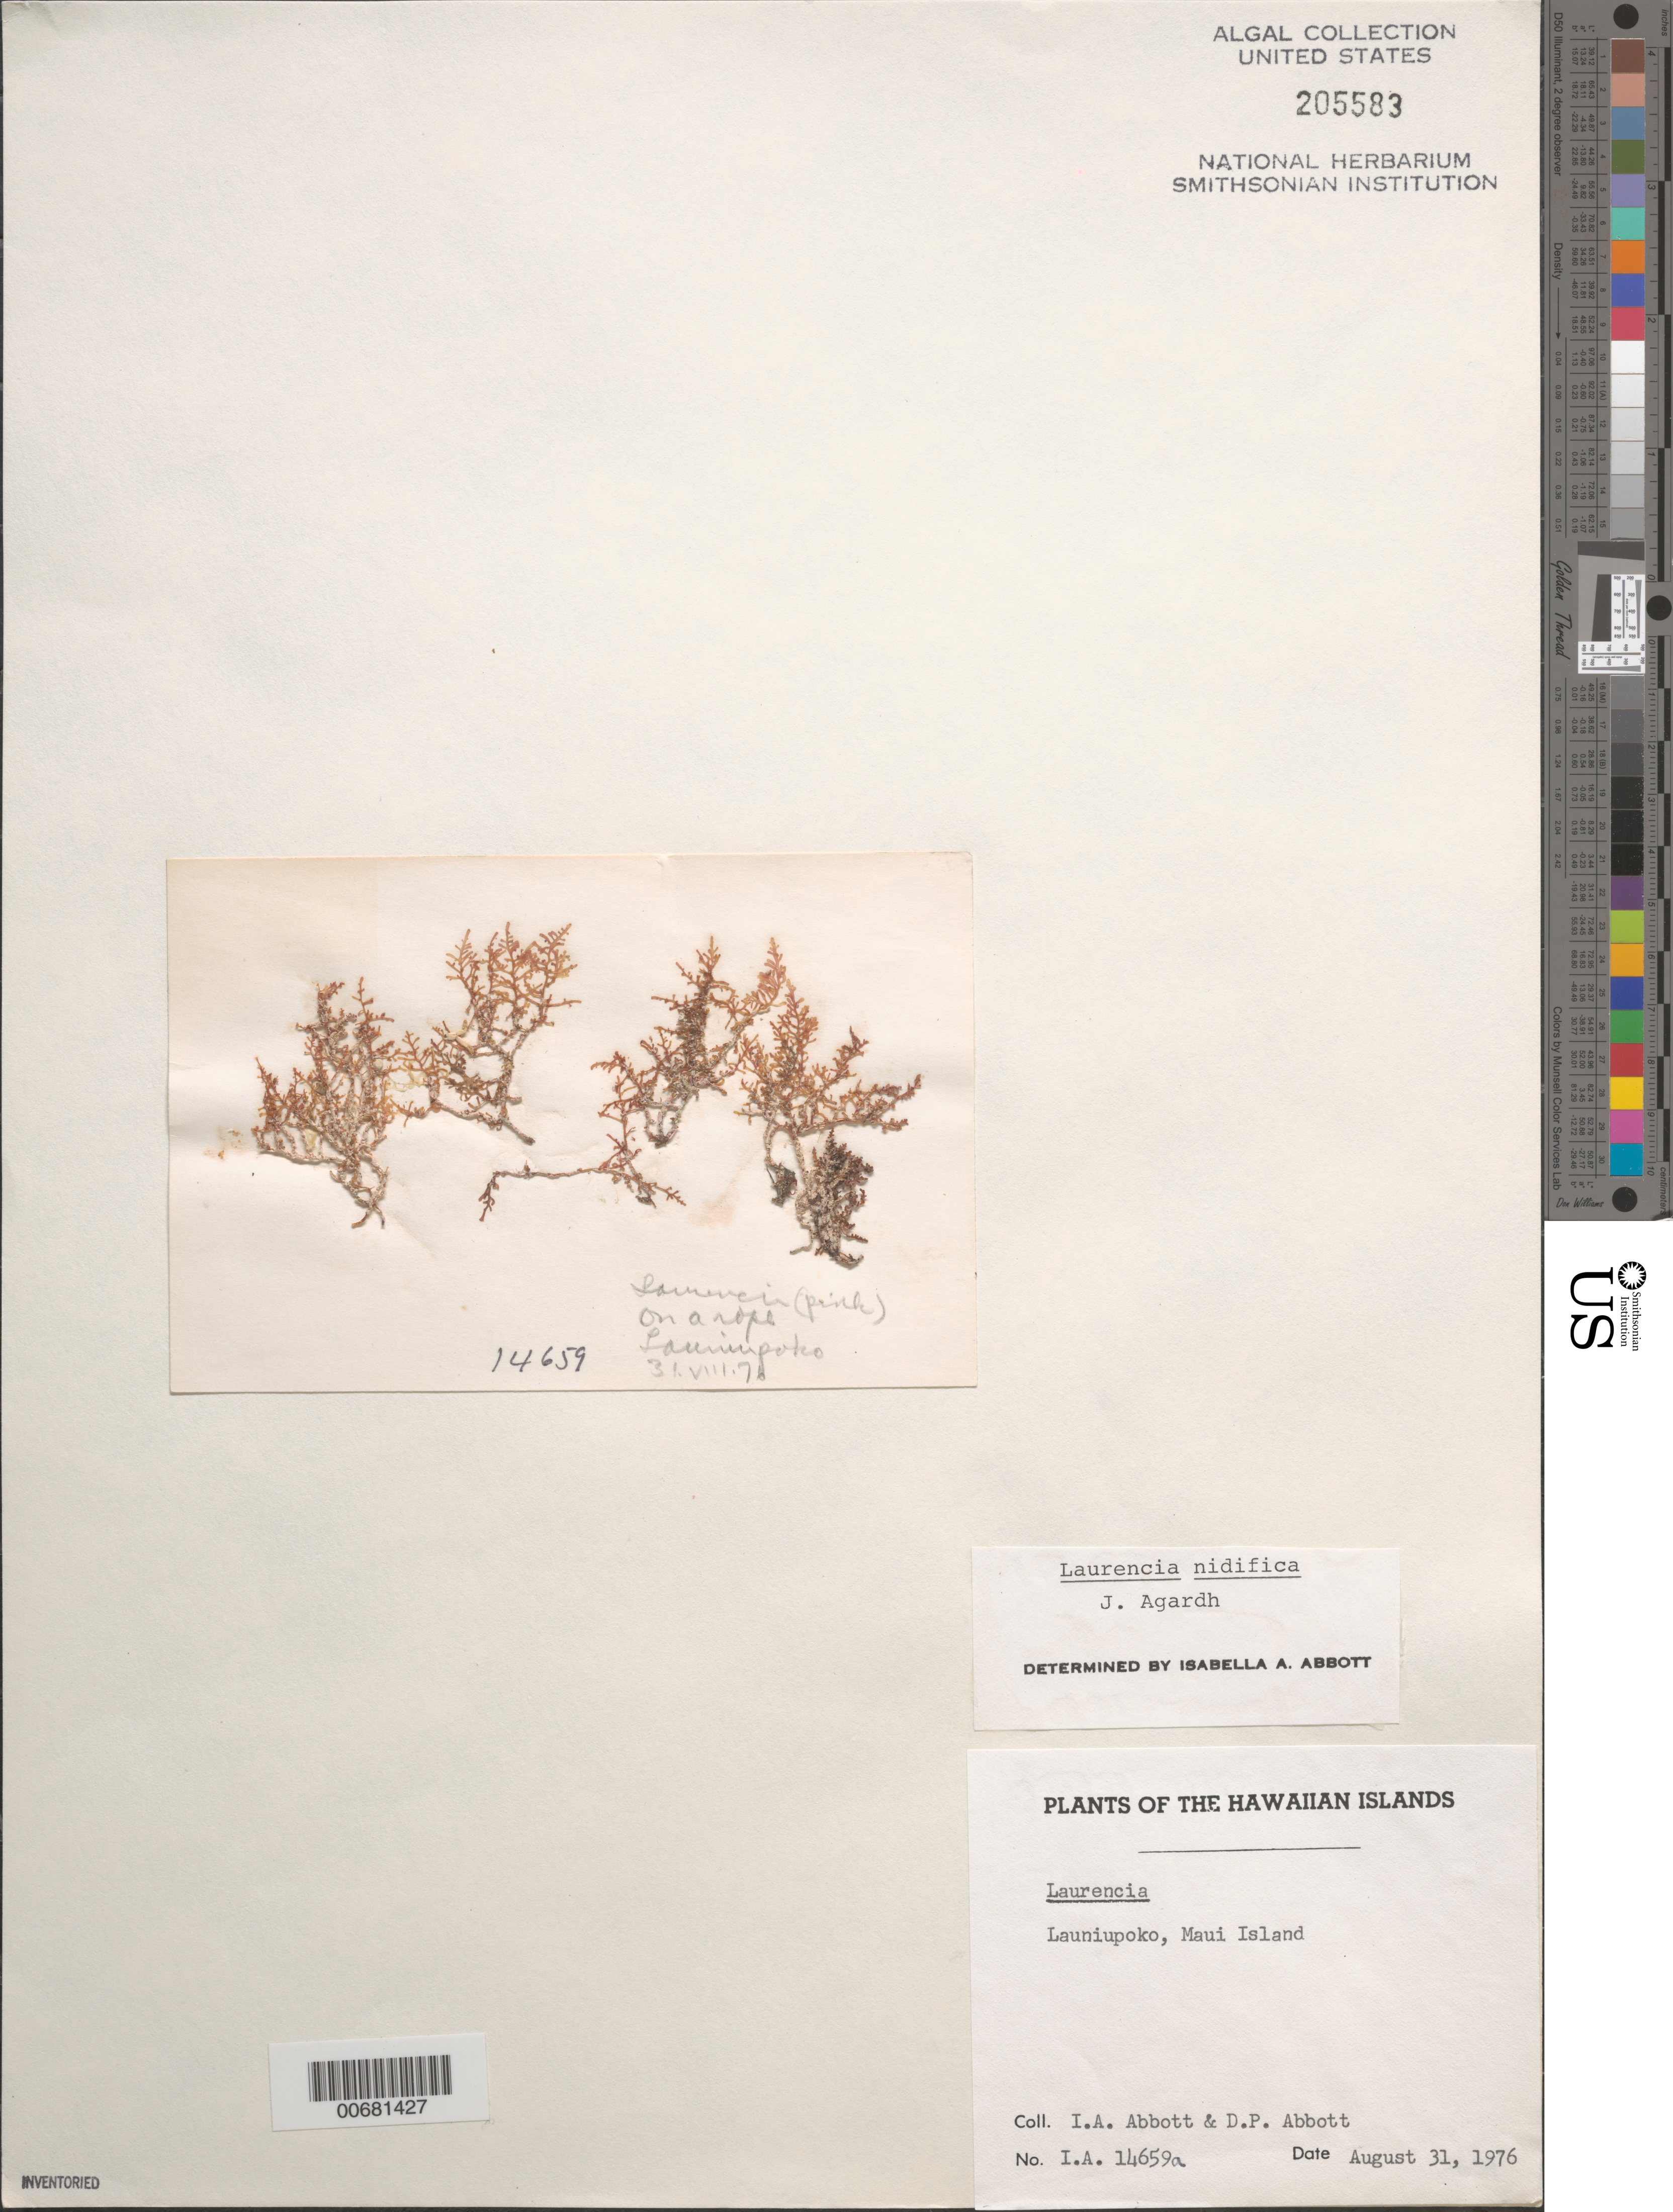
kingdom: Plantae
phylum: Rhodophyta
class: Florideophyceae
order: Ceramiales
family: Rhodomelaceae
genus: Laurencia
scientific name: Laurencia nidifica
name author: J. Agardh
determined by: Abbott, Isabella A.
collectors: I. A. Abbott & D. P. Abbott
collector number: IAA 14659a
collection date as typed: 31 Aug 1976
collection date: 1976-08-31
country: United States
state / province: Hawaii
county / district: Maui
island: Maui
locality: Launiupoko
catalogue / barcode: US 205583